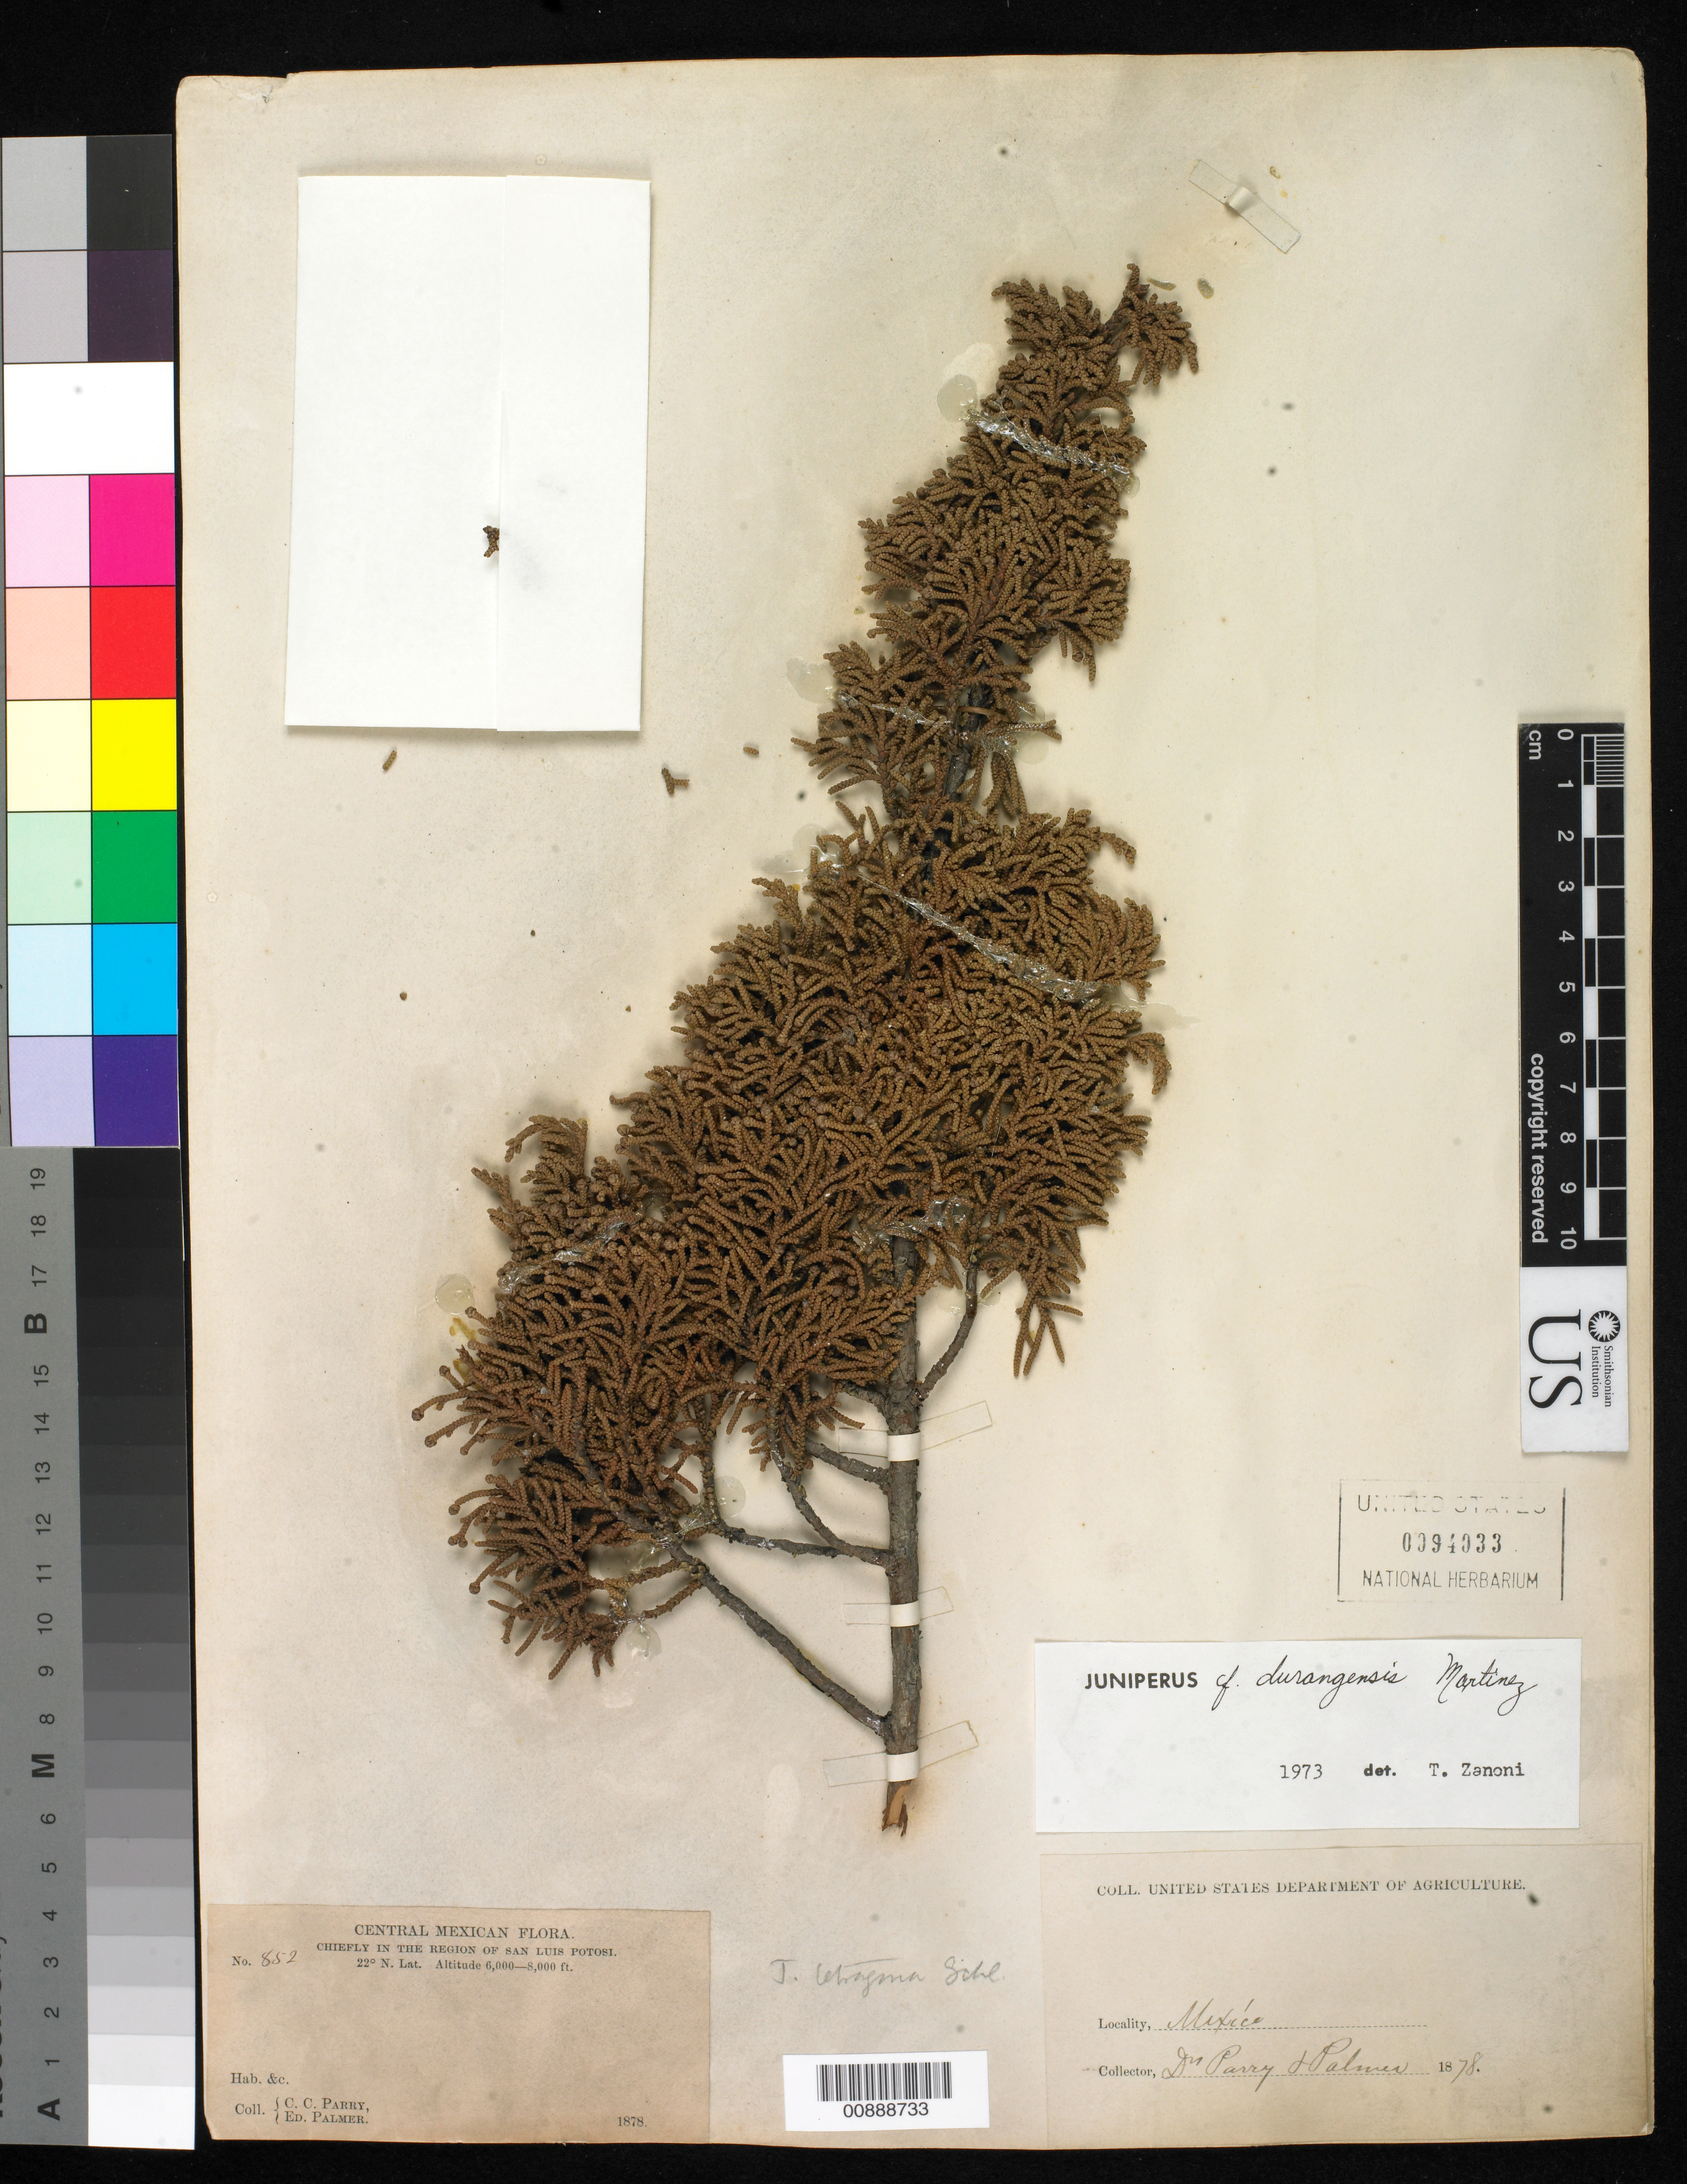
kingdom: Plantae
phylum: Tracheophyta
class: Pinopsida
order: Pinales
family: Cupressaceae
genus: Juniperus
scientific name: Juniperus durangensis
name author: Martínez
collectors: C. C. Parry & E. Palmer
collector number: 852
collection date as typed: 1878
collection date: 1878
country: Mexico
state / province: San Luis Potosí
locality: Chiefly in the region of San Luis Potosí.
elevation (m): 1829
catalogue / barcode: US 94033